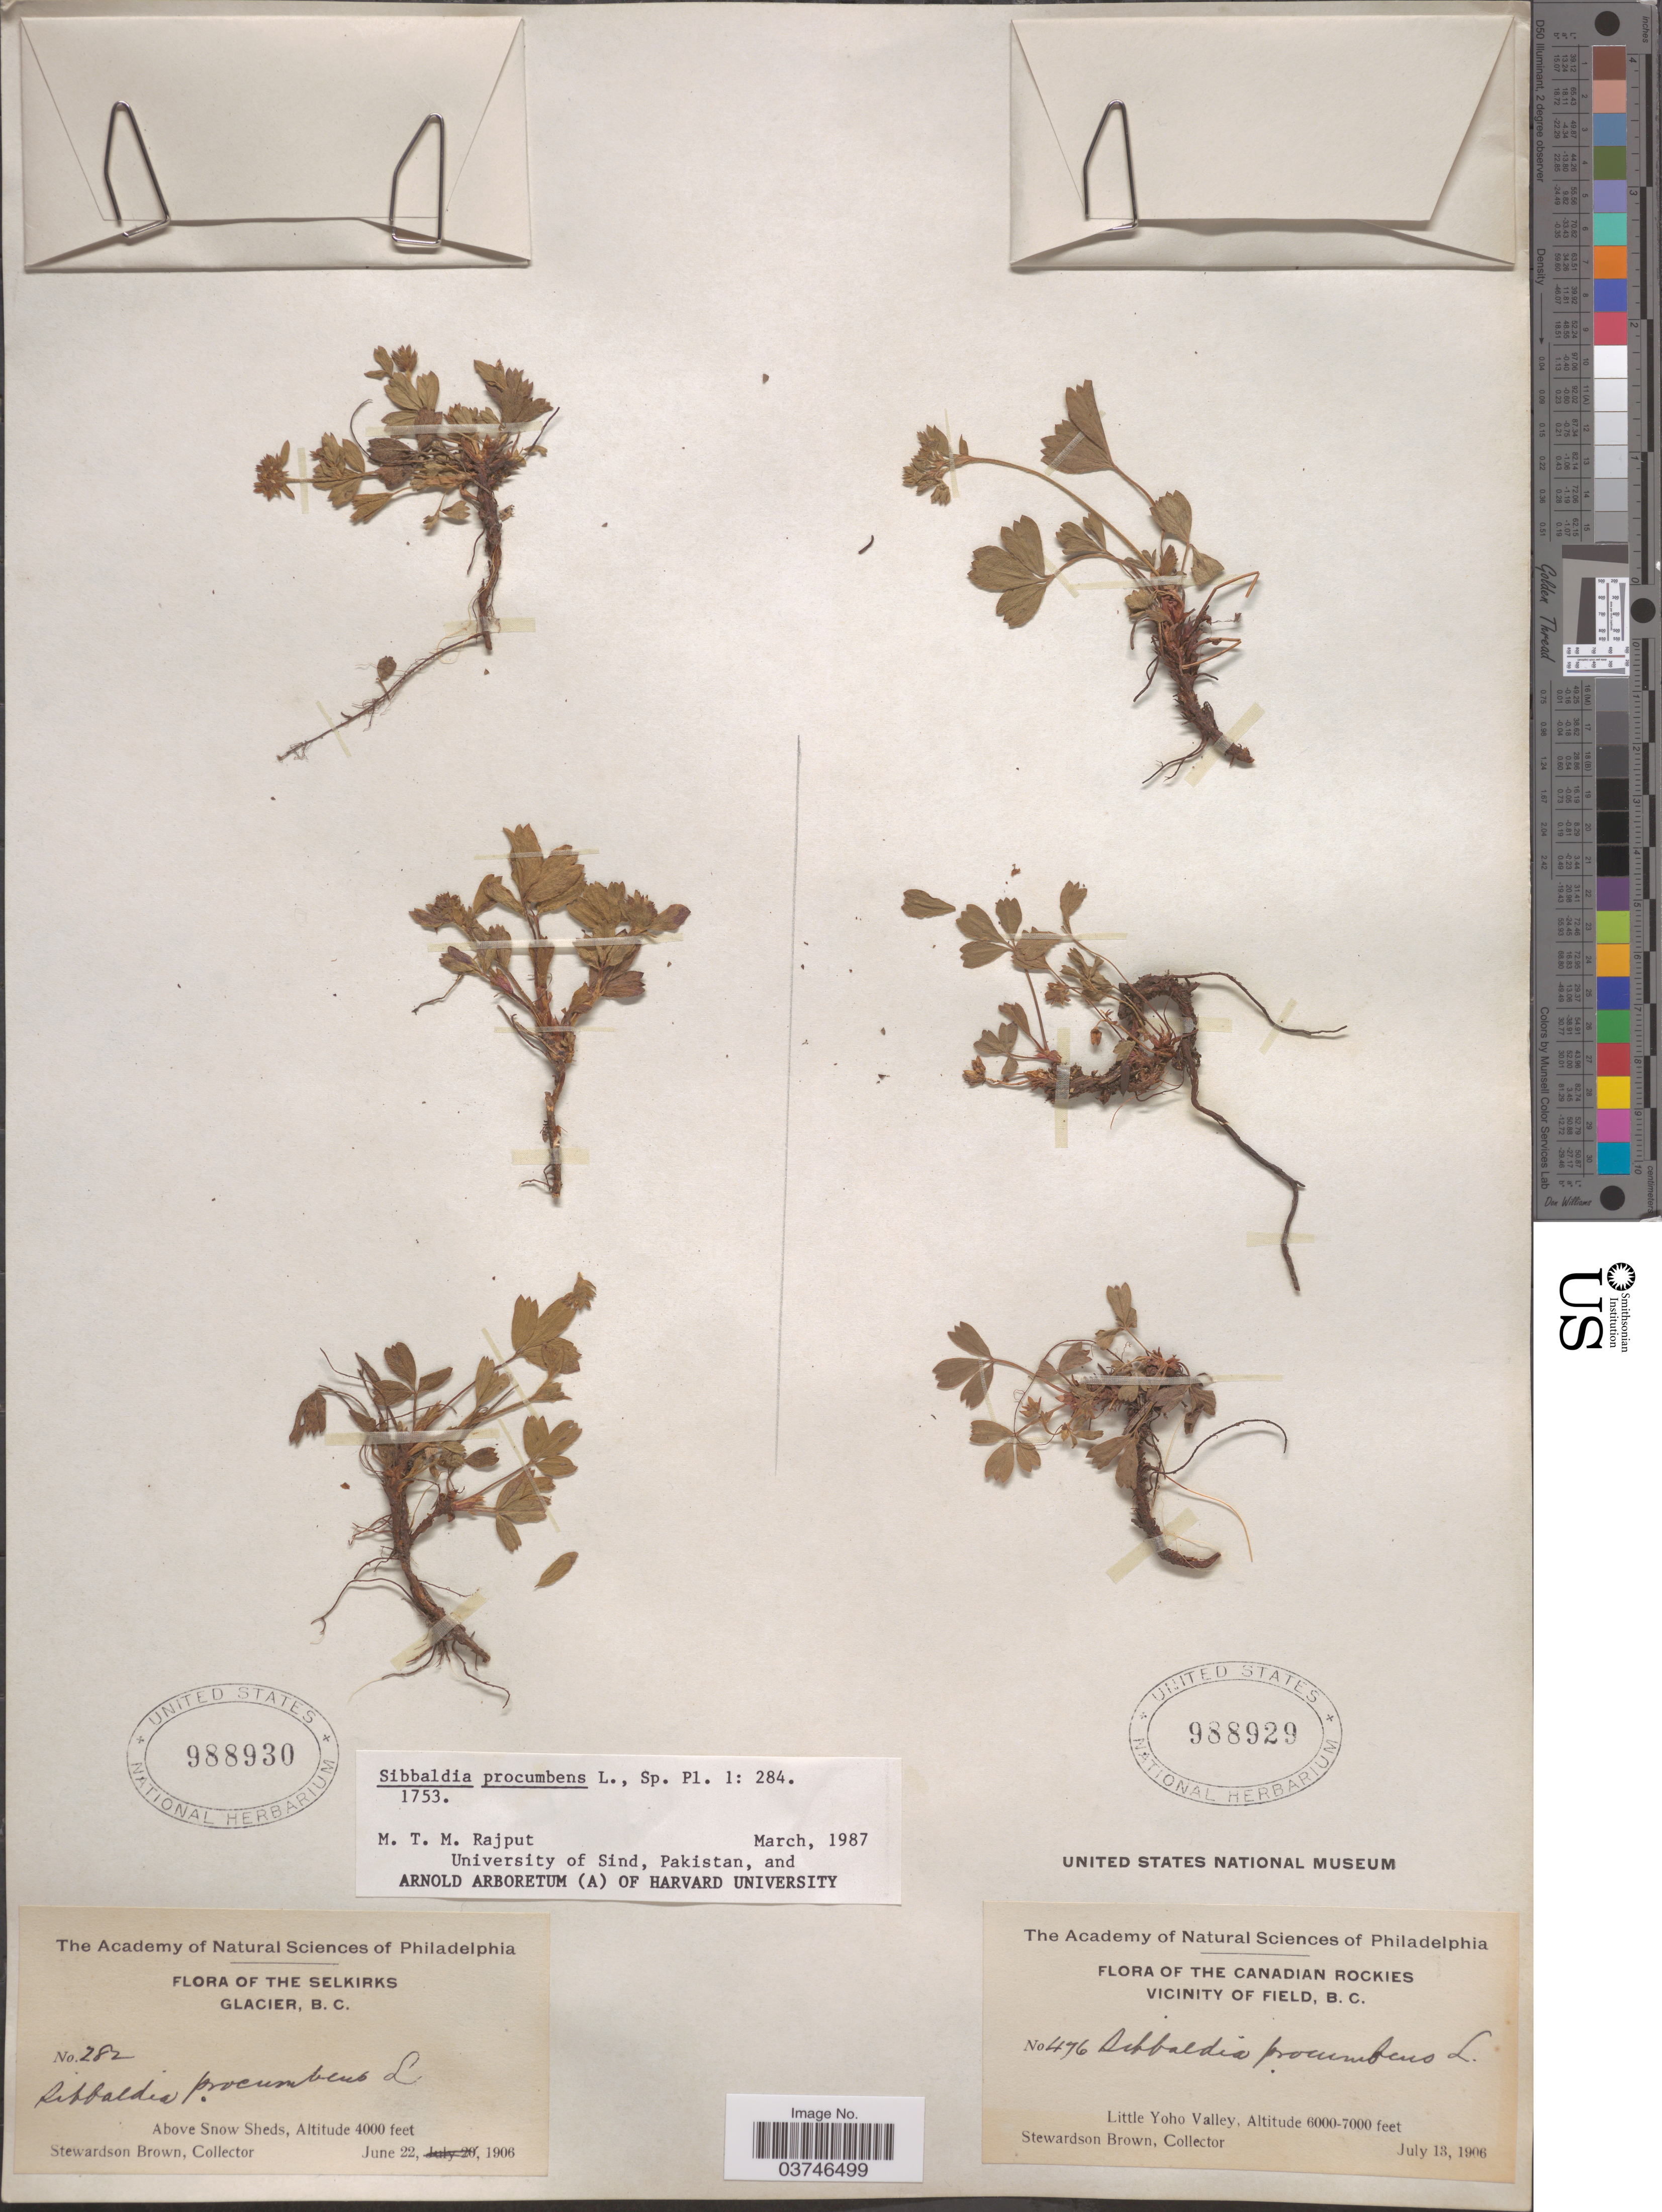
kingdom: Plantae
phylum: Tracheophyta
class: Magnoliopsida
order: Rosales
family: Rosaceae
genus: Sibbaldia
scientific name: Sibbaldia procumbens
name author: L.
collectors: S. Brown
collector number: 496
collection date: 1906-07-13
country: Canada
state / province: British Columbia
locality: Canadian Rockies. Vicinity of Field. Little Yoho Valley.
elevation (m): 1829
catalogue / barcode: US 988929